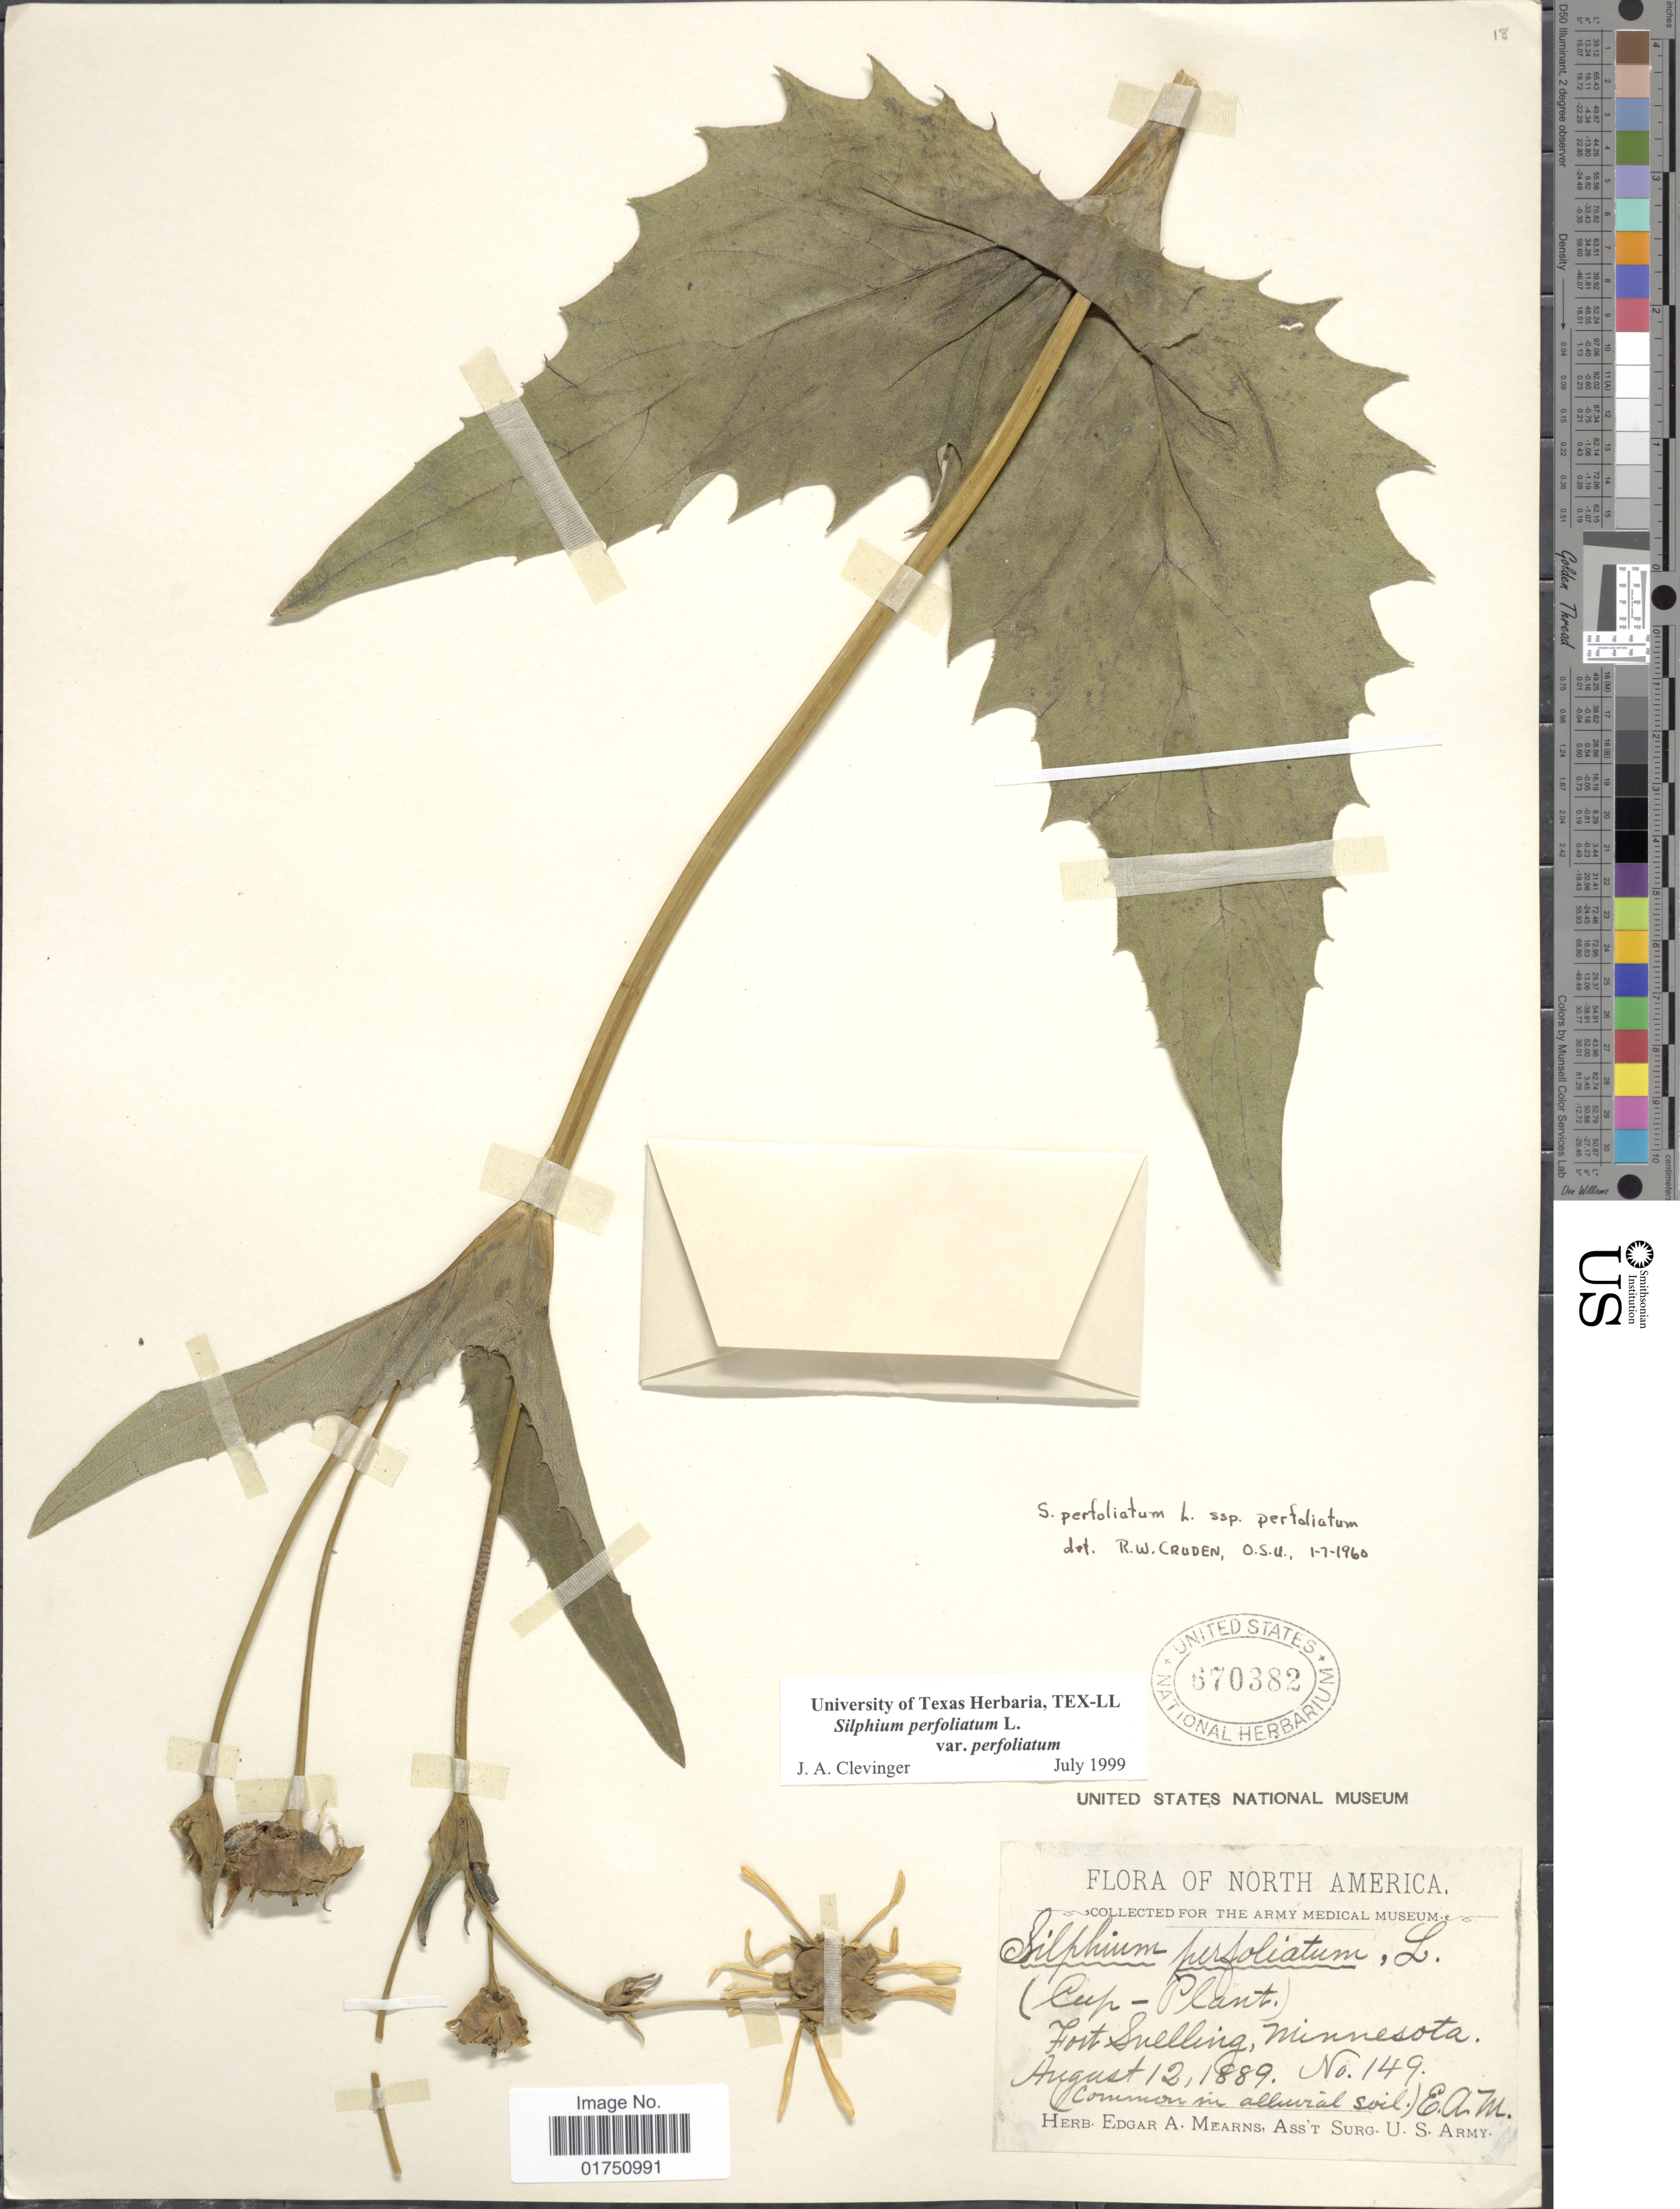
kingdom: Plantae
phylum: Tracheophyta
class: Magnoliopsida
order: Asterales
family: Asteraceae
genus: Silphium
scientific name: Silphium perfoliatum var. perfoliatum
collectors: E. A. Mearns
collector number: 149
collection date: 1889-08-12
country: United States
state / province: Minnesota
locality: Fort Snelling, Minnesota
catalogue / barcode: US 670382